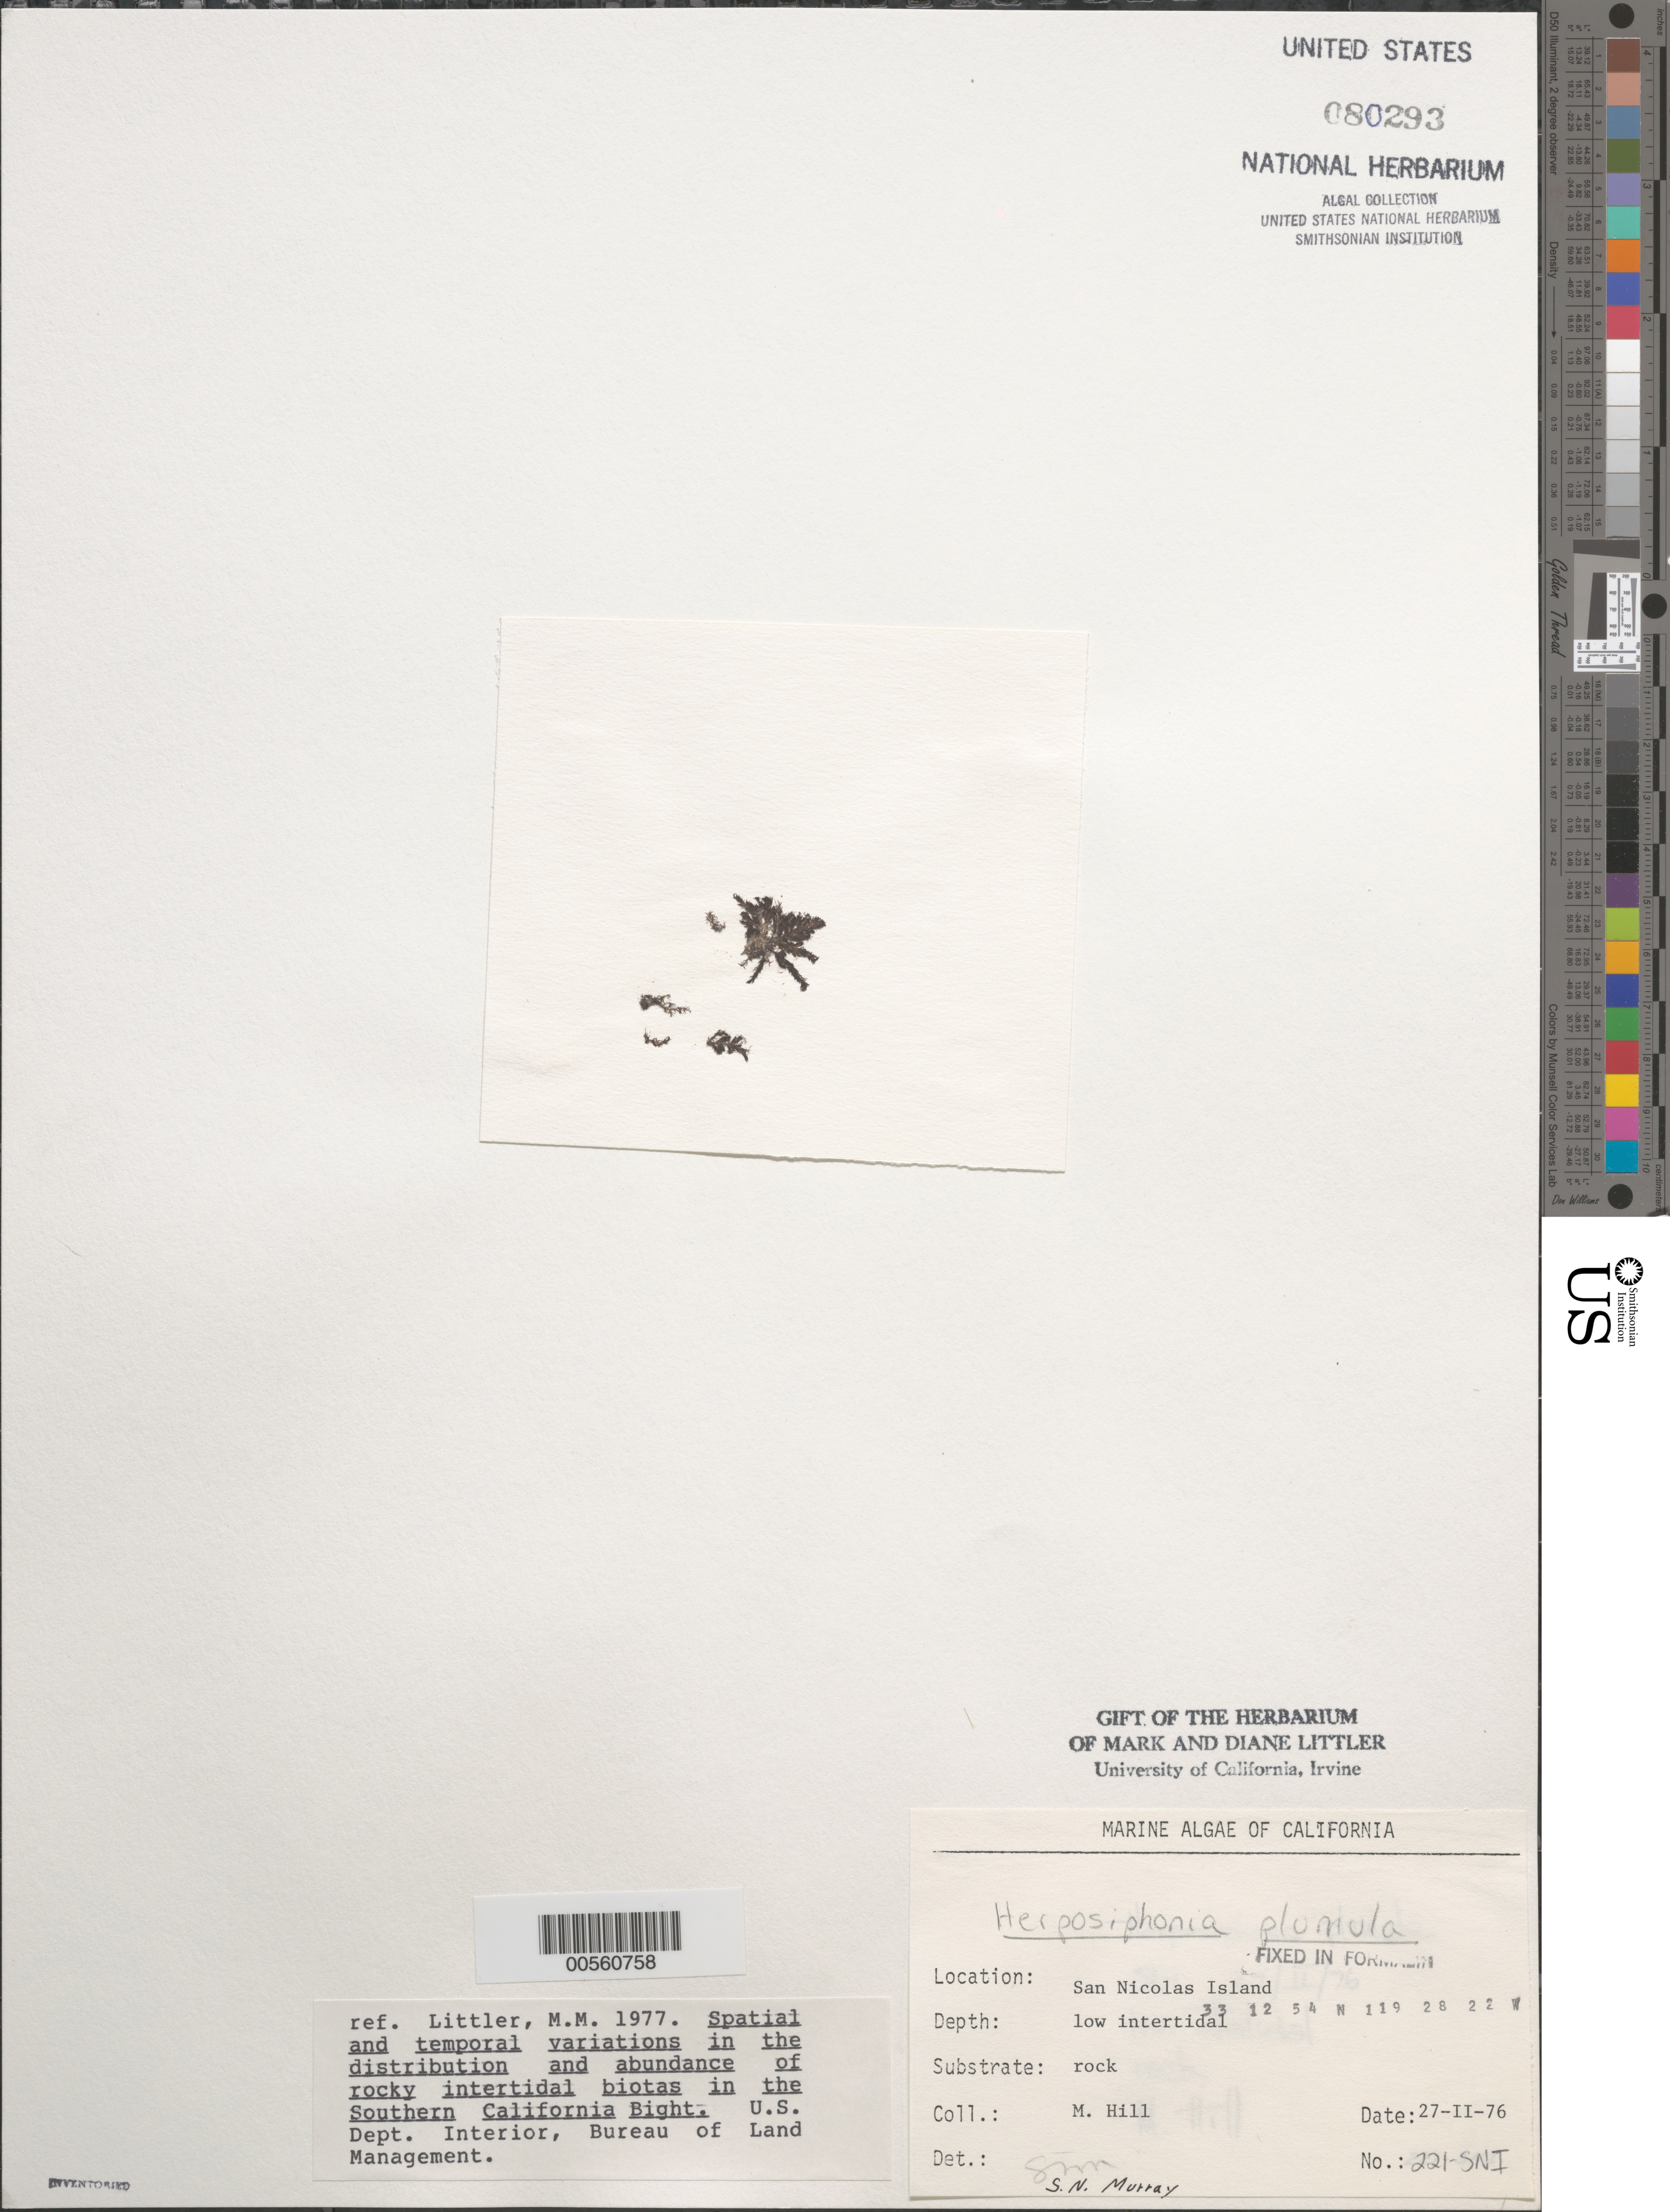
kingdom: Plantae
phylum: Rhodophyta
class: Florideophyceae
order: Ceramiales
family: Rhodomelaceae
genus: Herposiphonia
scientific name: Herposiphonia plumula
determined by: Murray, S. N.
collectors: M. Hill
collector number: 221-SNI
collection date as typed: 27 Feb 1976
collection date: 1976-02-27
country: United States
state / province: California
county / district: Ventura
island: San Nicolas Island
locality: Dutch Harbor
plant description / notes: BLM-SOCALBIGHT Rocky Intertidal Survey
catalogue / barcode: US 80293